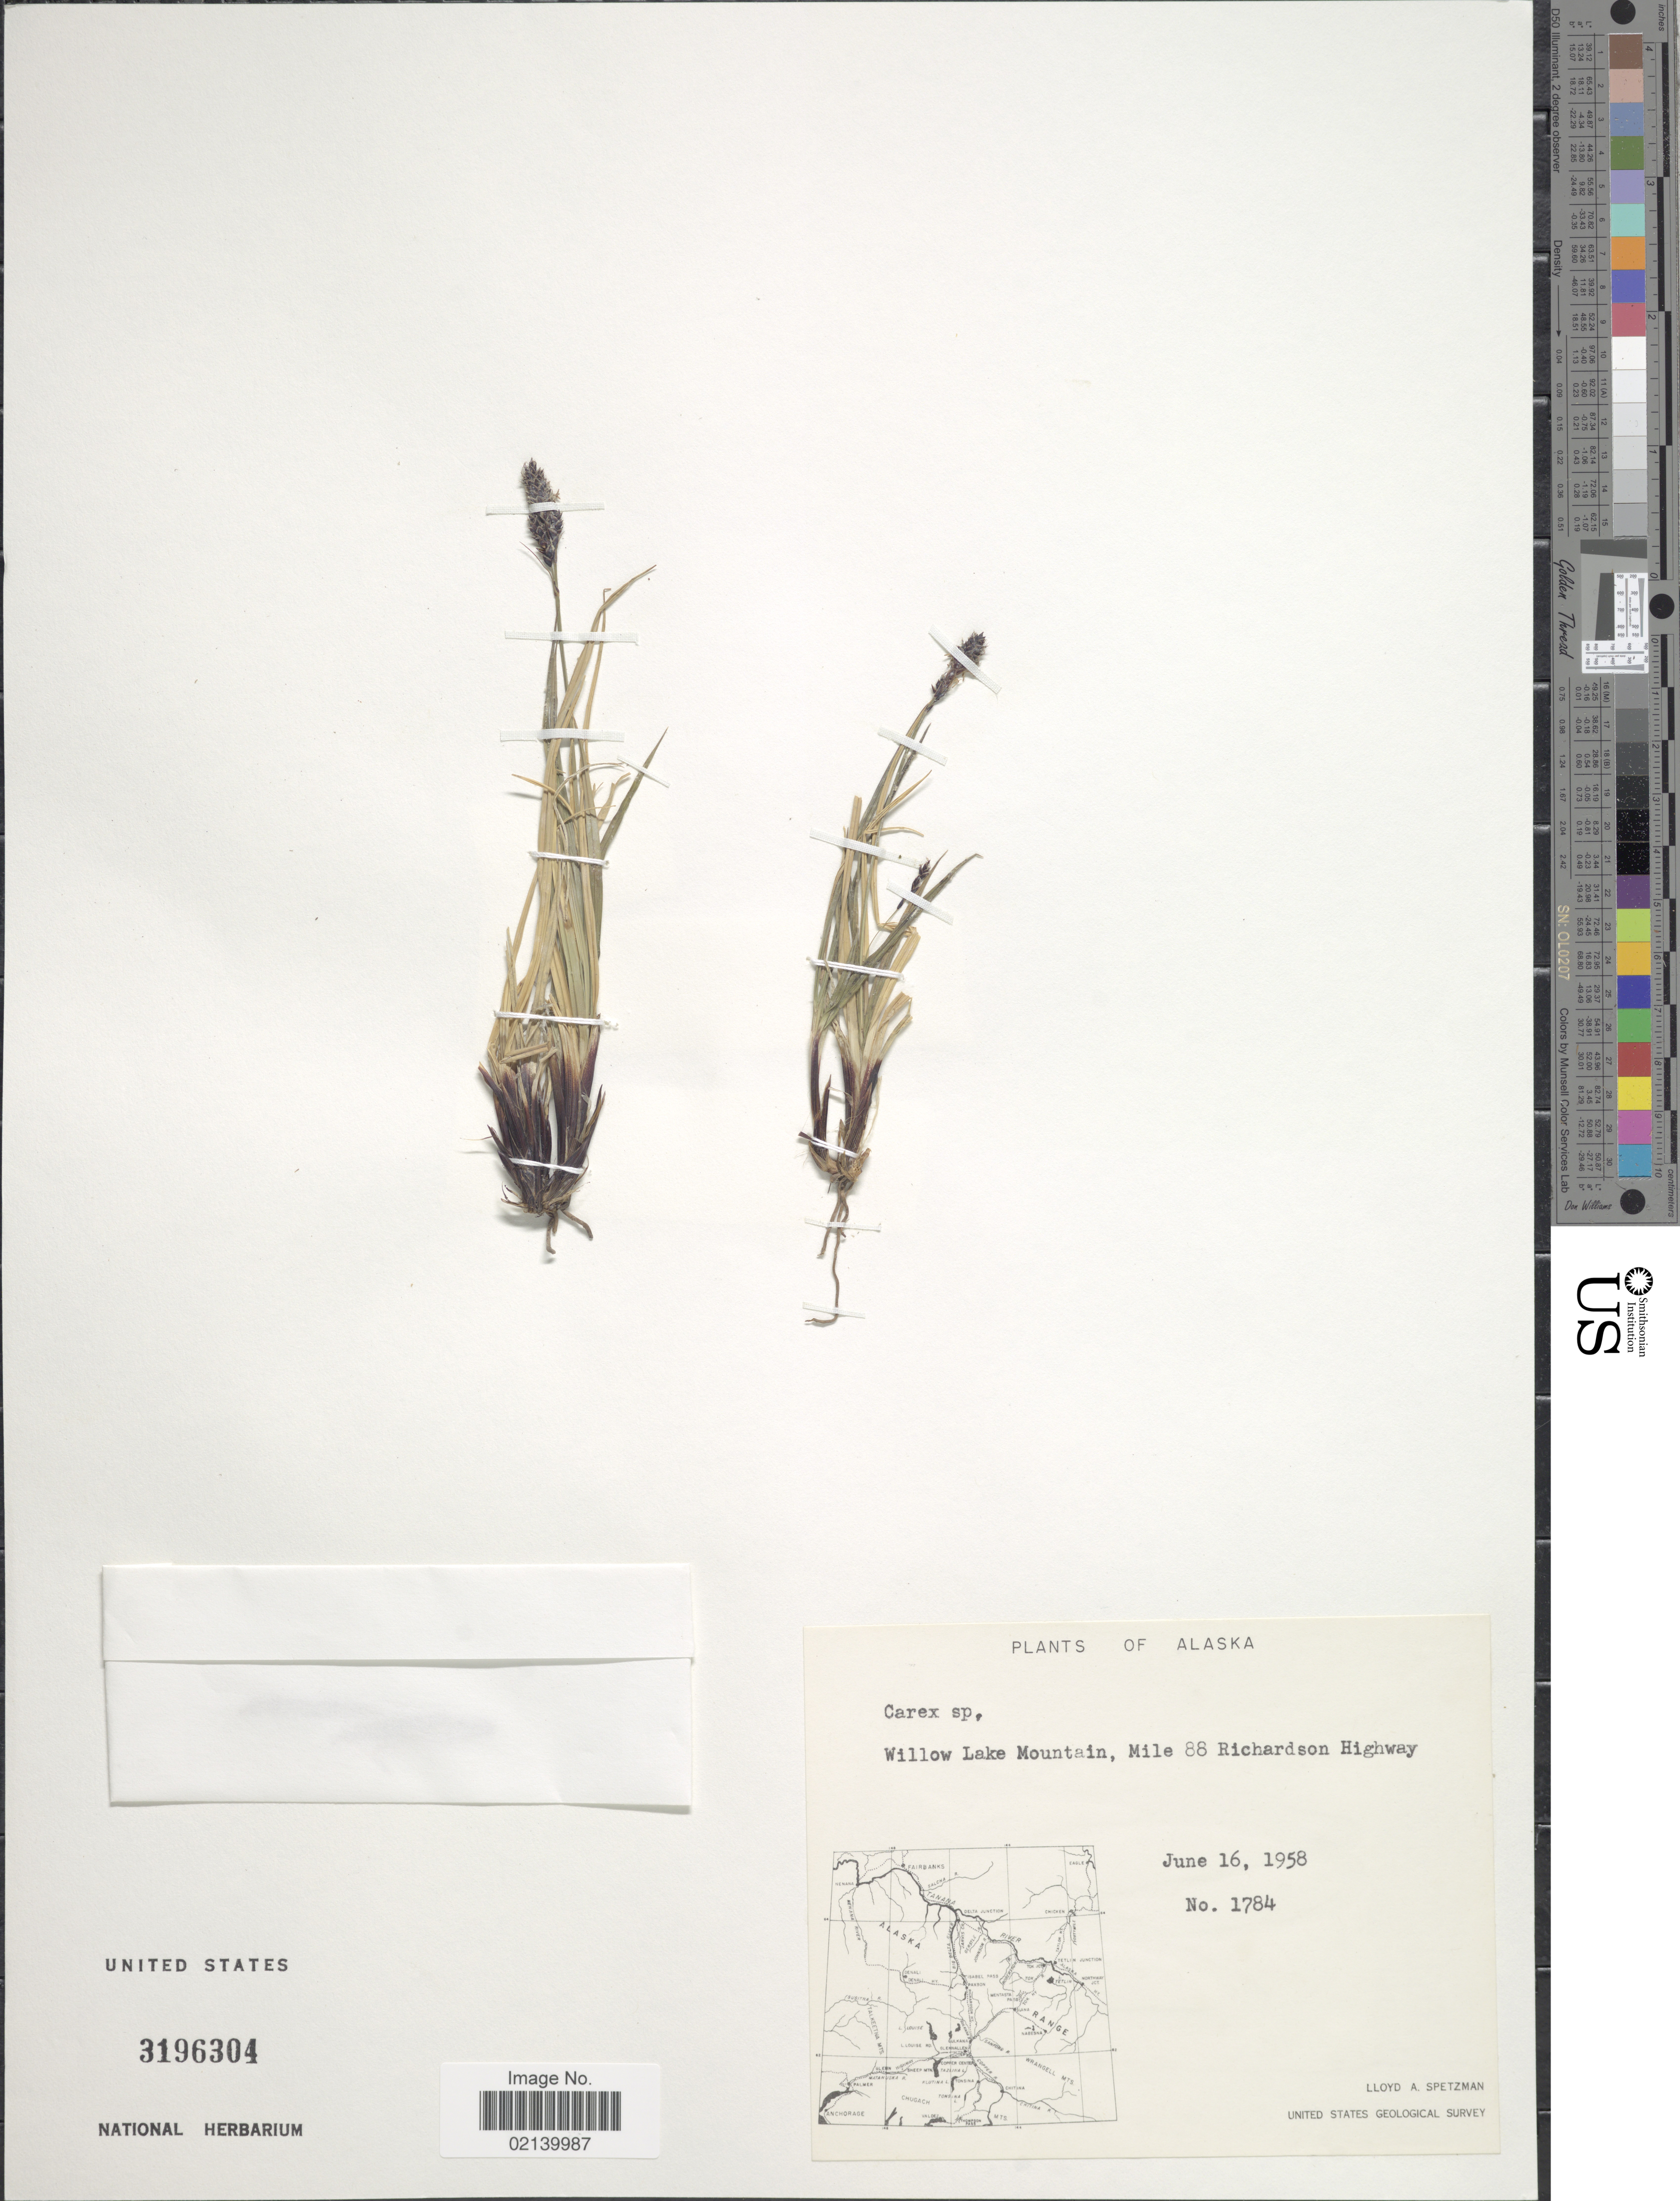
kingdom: Plantae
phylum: Tracheophyta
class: Liliopsida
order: Poales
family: Cyperaceae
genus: Carex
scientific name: Carex sp.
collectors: L. Spetzman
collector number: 1784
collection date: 1958-06-16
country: United States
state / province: Alaska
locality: Willow Lake Mountain, Mile 88 Richardson Highway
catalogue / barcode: US 3196304